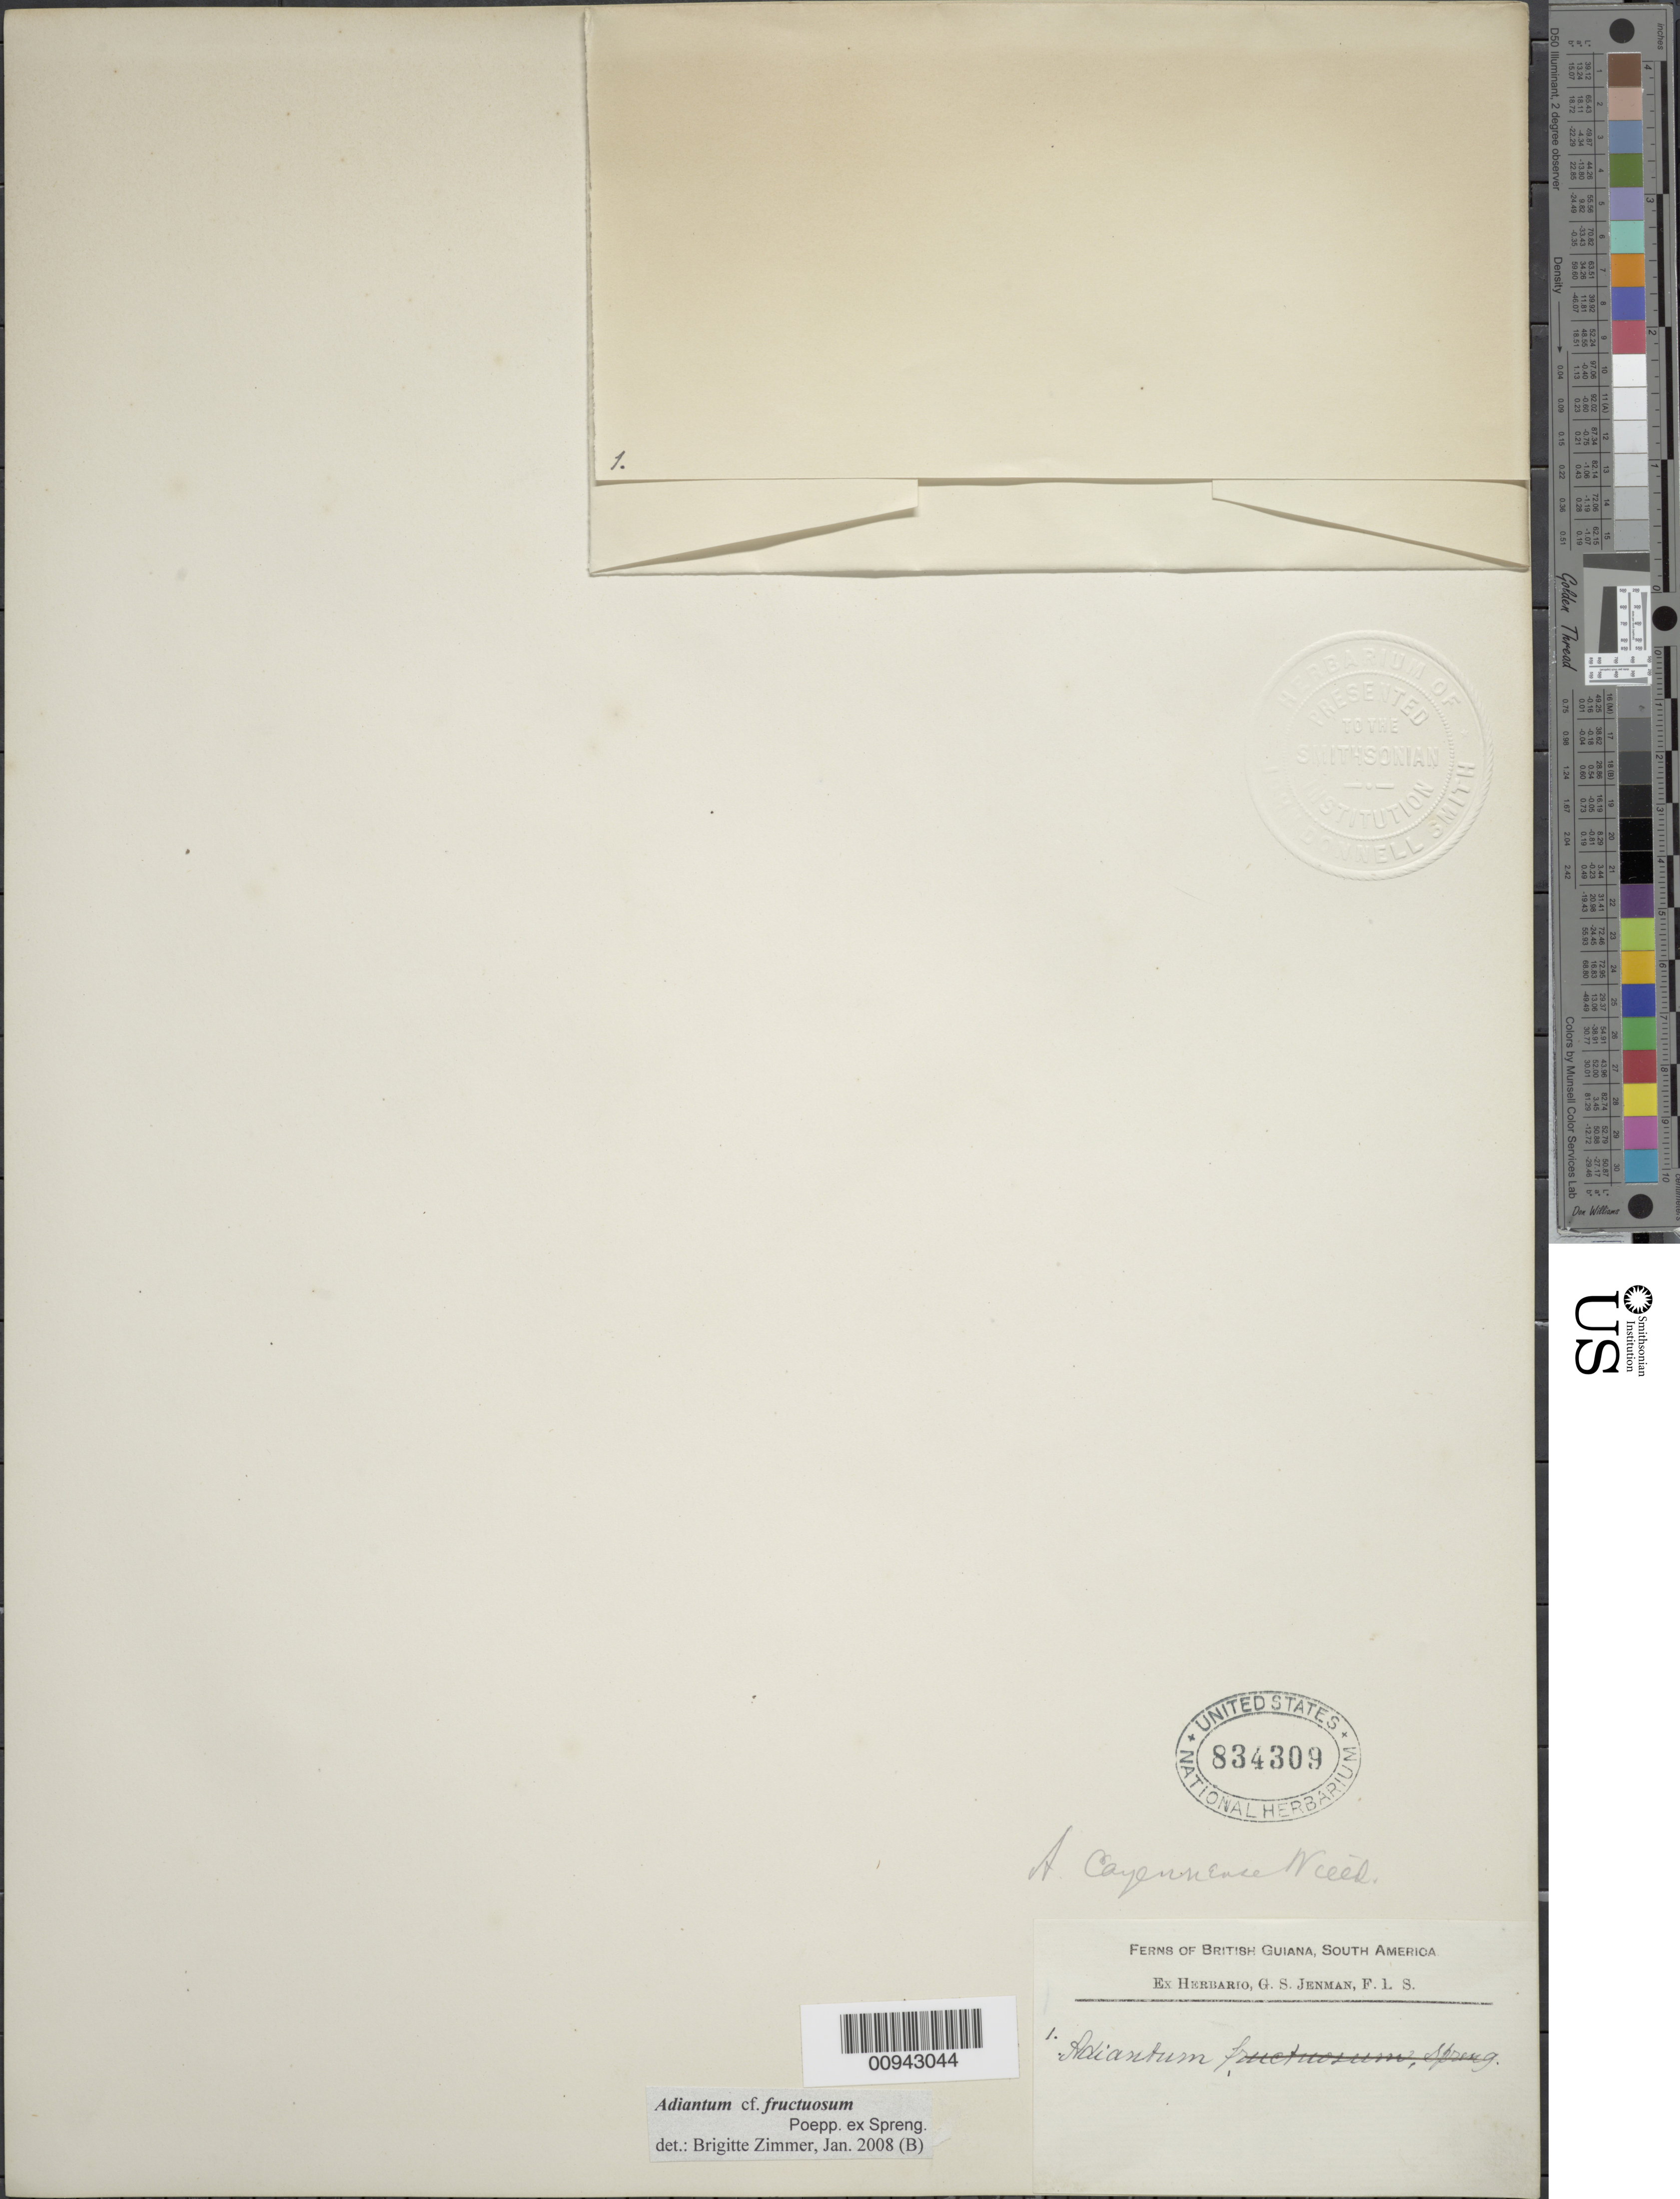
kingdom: Plantae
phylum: Tracheophyta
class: Polypodiopsida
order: Polypodiales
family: Pteridaceae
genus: Adiantum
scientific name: Adiantum fructuosum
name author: Poepp. ex Spreng.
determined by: Zimmer, B.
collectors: G. S. Jenman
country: Guyana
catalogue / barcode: US 834309